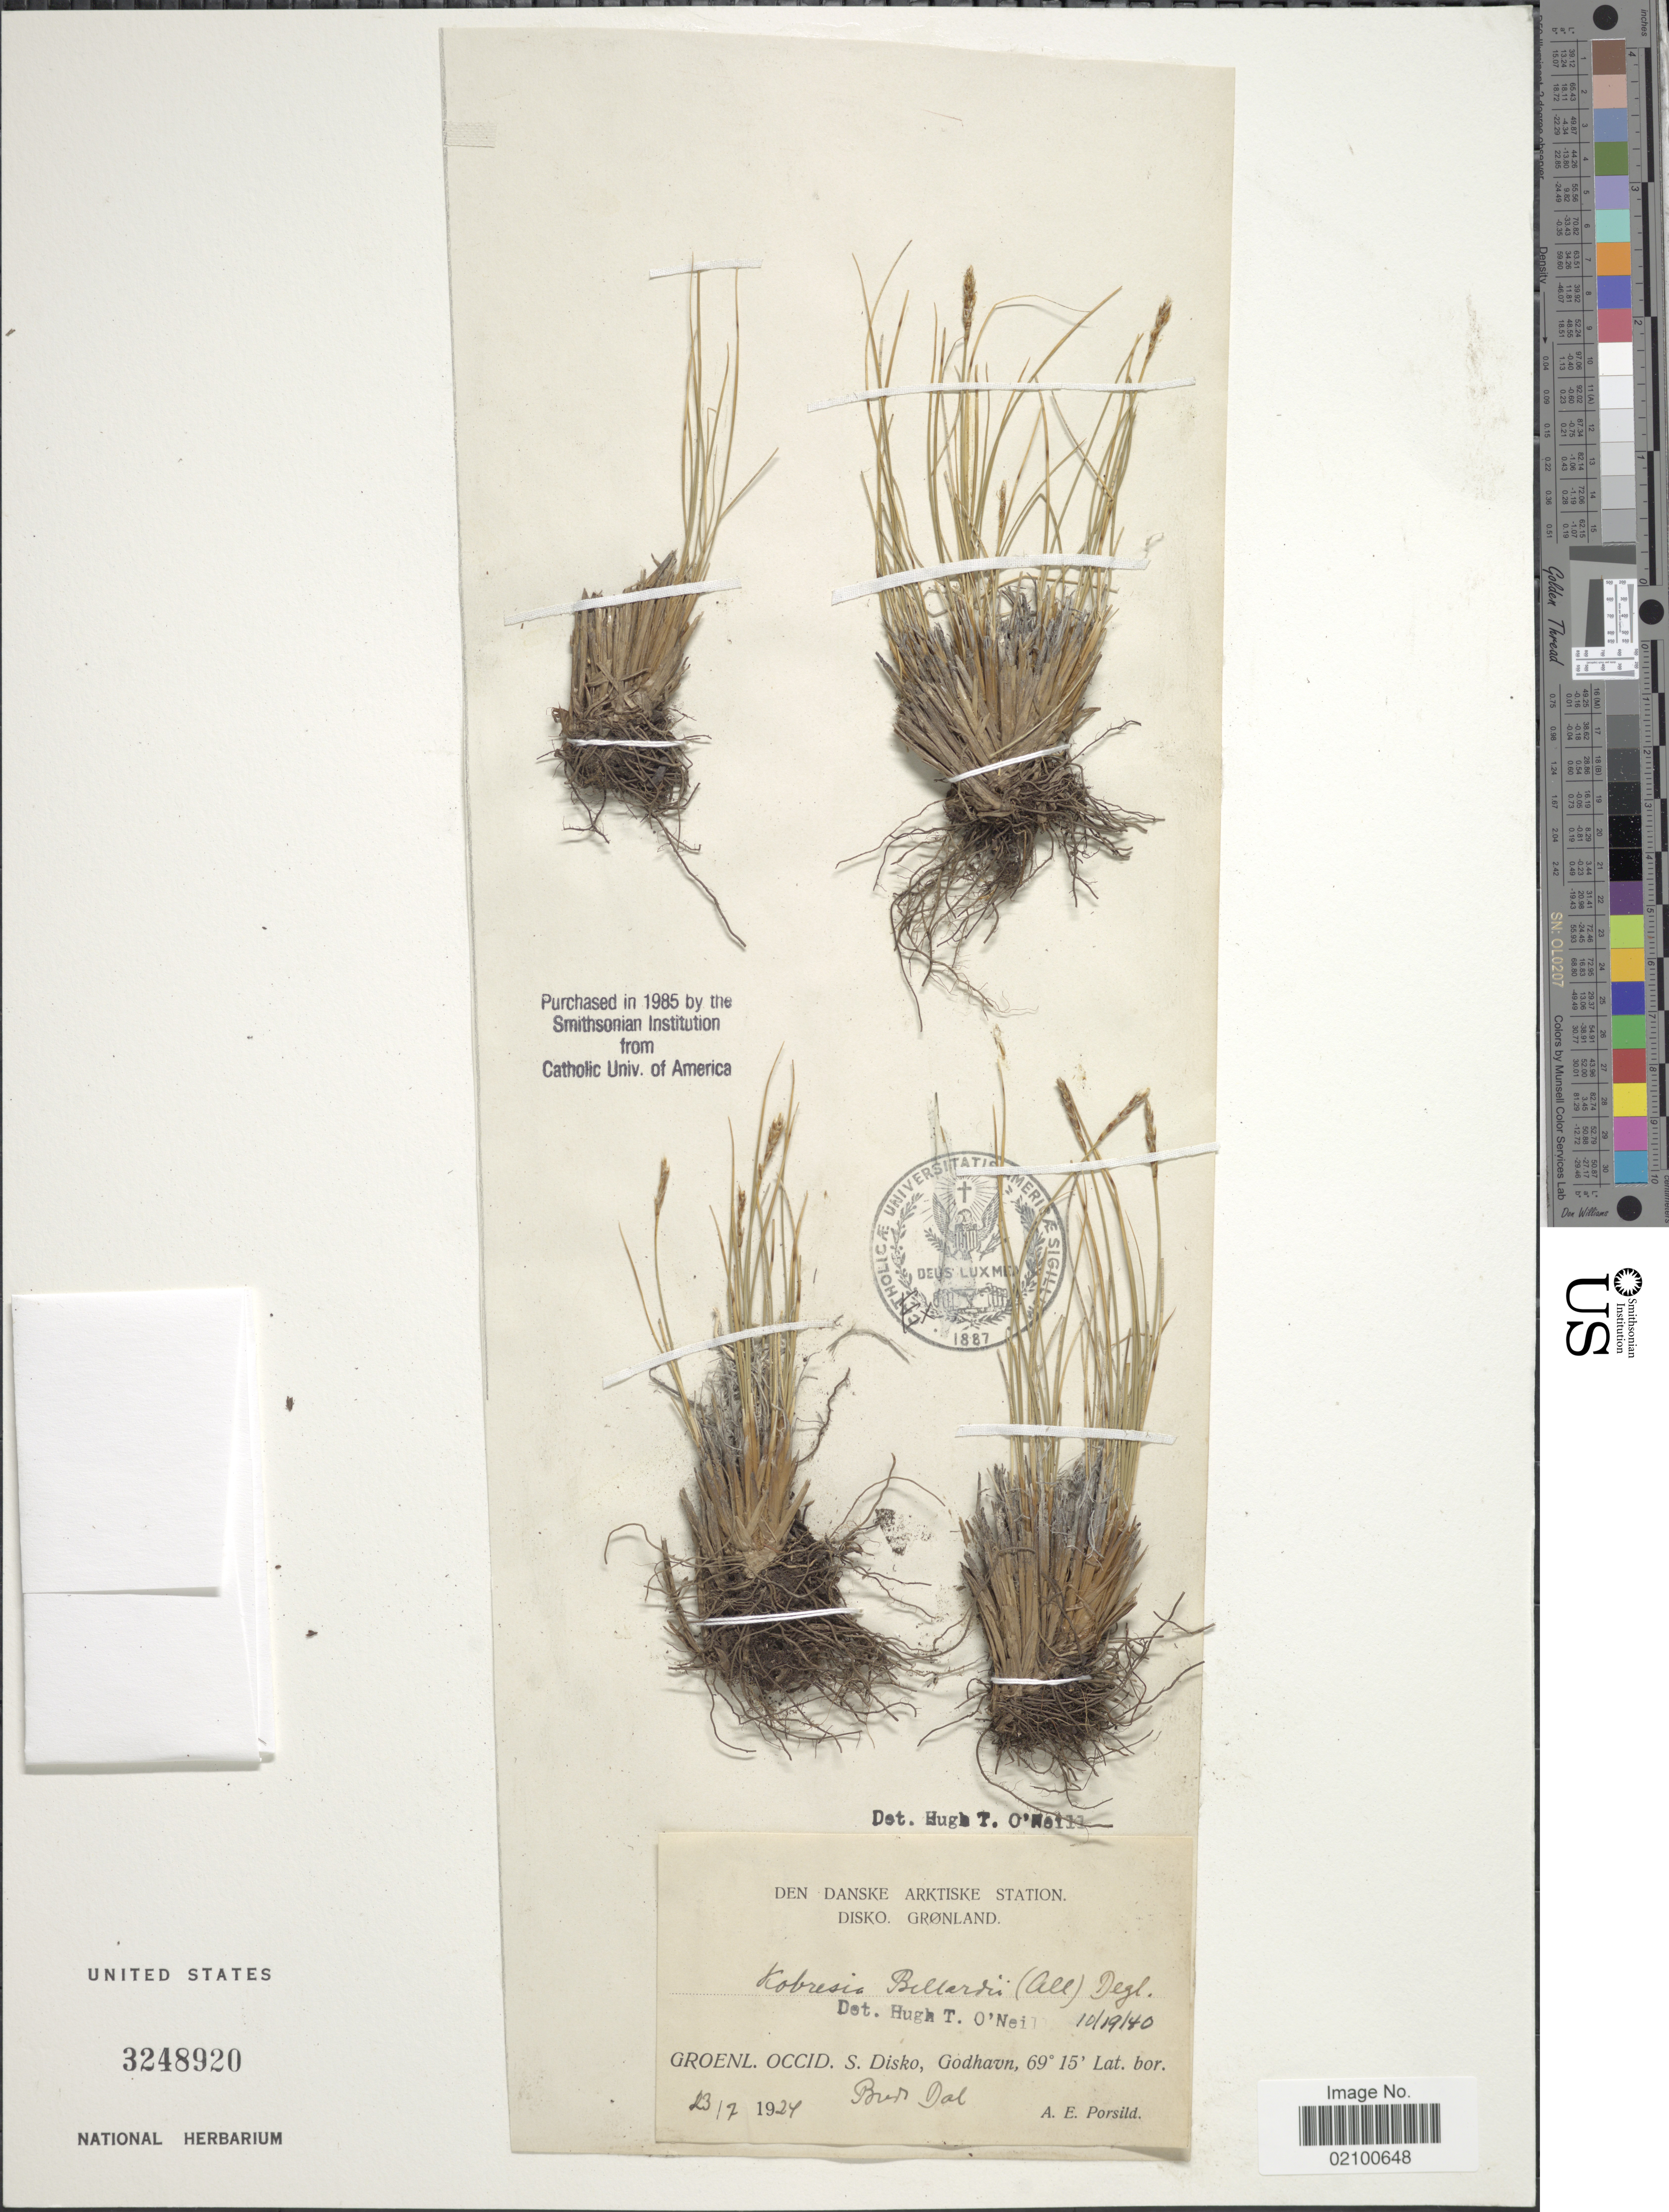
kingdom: Plantae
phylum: Tracheophyta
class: Liliopsida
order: Poales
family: Cyperaceae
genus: Carex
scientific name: Carex myosuroides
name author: Vill.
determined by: Strong, M. T., (US), Smithsonian Institution - National Museum of Natural History (UNITED STATES)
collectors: A. E. Porsild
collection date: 1924-07-23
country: Greenland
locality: Disko, Gronland, Groenl. Occid. S. Disko, Godhavn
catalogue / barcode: US 3248920